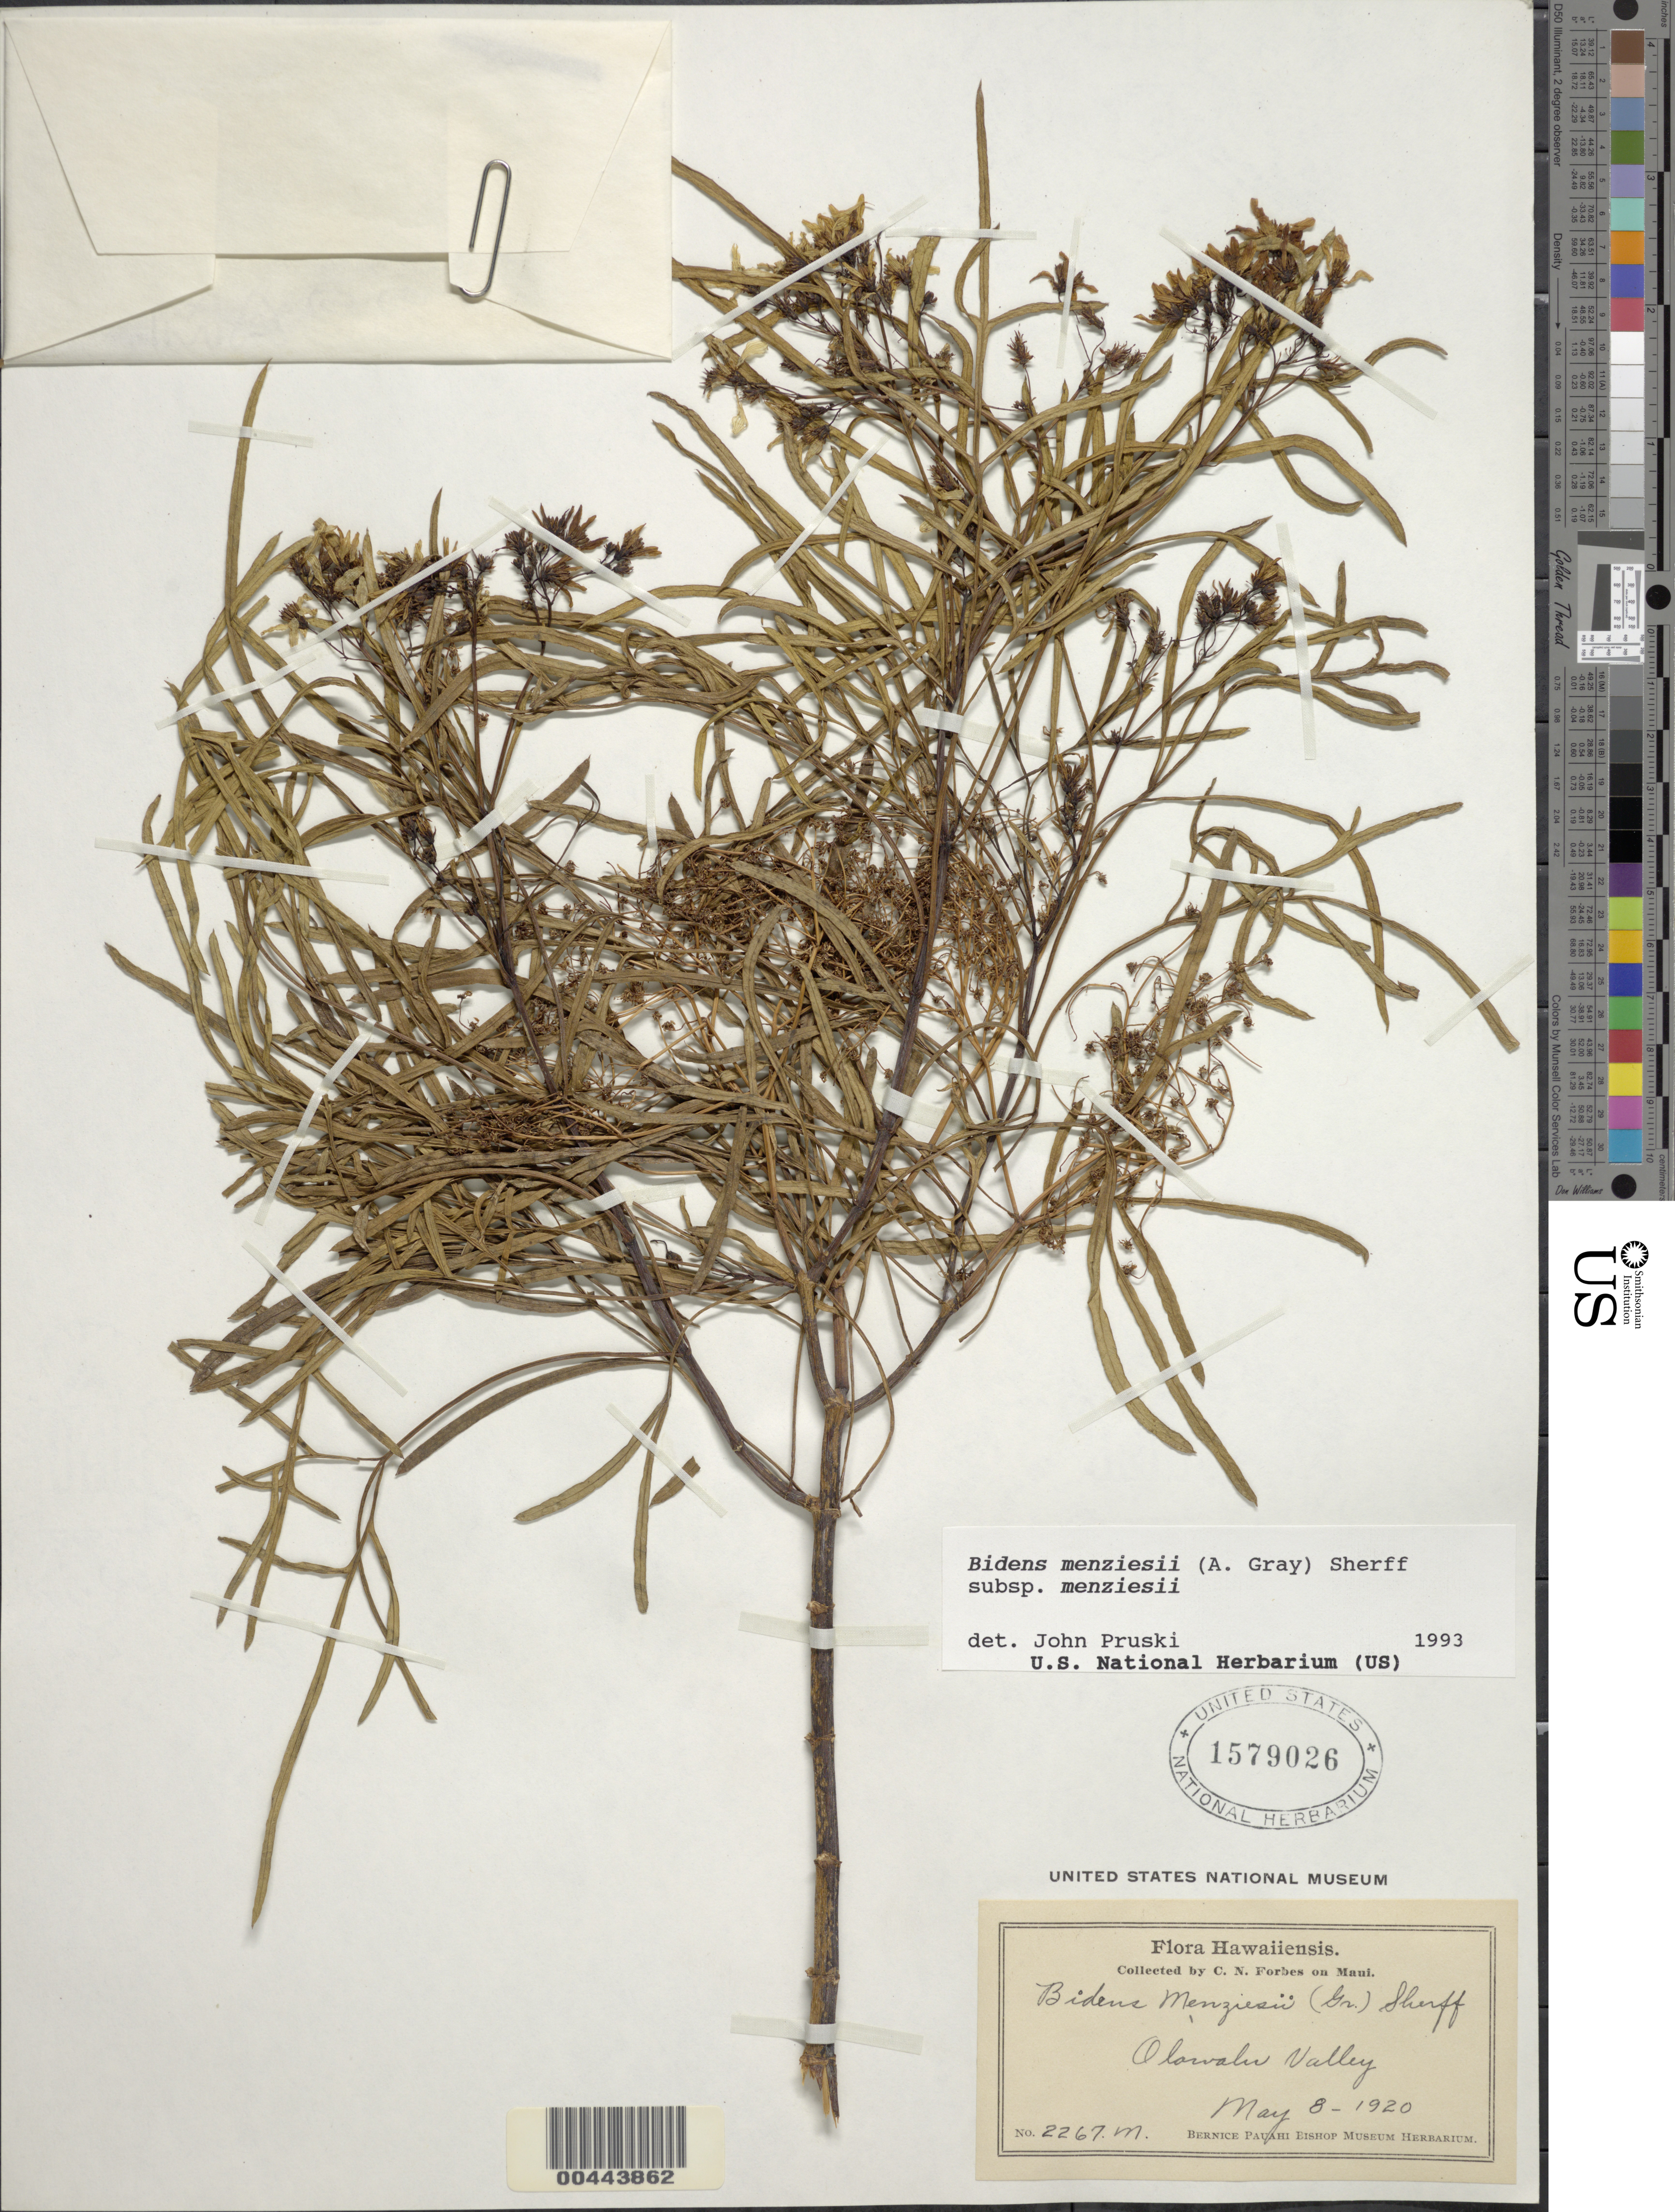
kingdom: Plantae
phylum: Tracheophyta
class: Magnoliopsida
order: Asterales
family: Asteraceae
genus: Bidens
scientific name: Bidens menziesii subsp. menziesii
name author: (A. Gray) Sherff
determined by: Pruski, J. F.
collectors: C. N. Forbes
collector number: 2267.M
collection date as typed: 8 May 1920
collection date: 1920-05-08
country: United States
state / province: Hawaii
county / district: Maui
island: Maui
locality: Olowalu Valley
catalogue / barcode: US 1579026